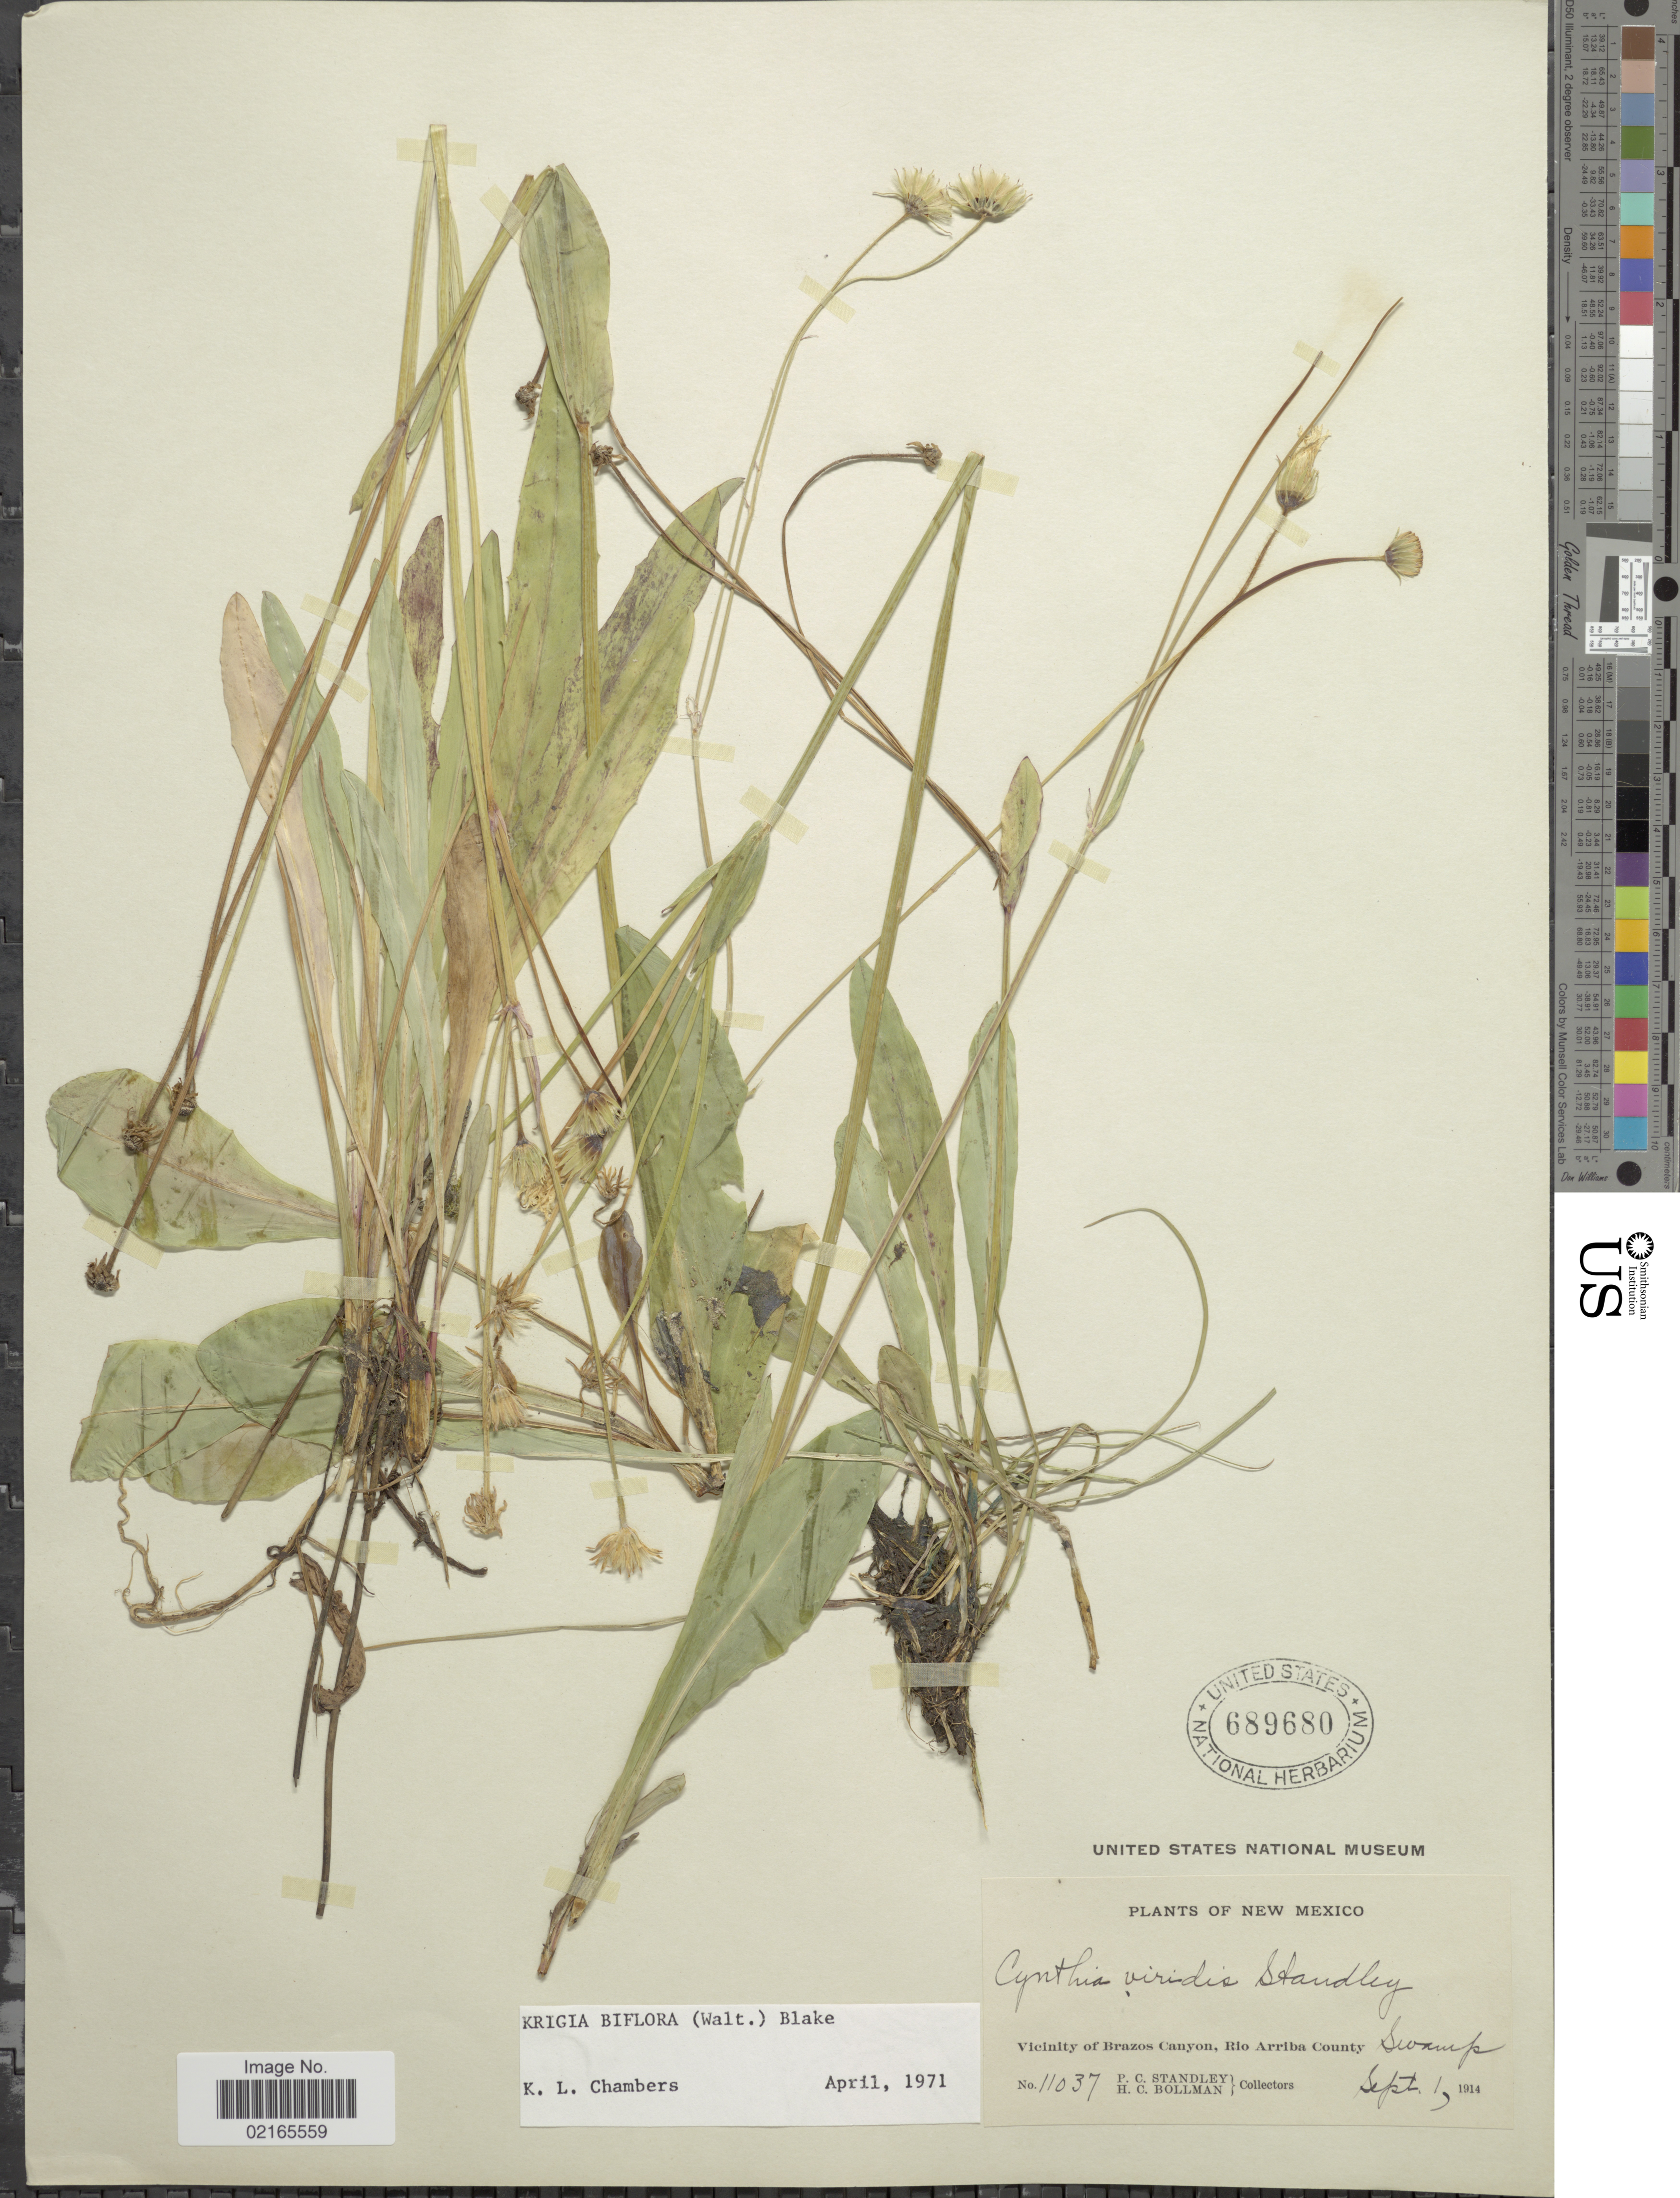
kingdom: Plantae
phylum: Tracheophyta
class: Magnoliopsida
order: Asterales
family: Asteraceae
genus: Krigia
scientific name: Krigia biflora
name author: (Walter) S.F. Blake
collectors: P. C. Standley & H. C. Bollman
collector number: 11037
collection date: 1914-09-01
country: United States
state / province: New Mexico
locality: Vicinity of Brazos Canyon, Rio Arriba County, swamp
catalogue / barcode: US 689680